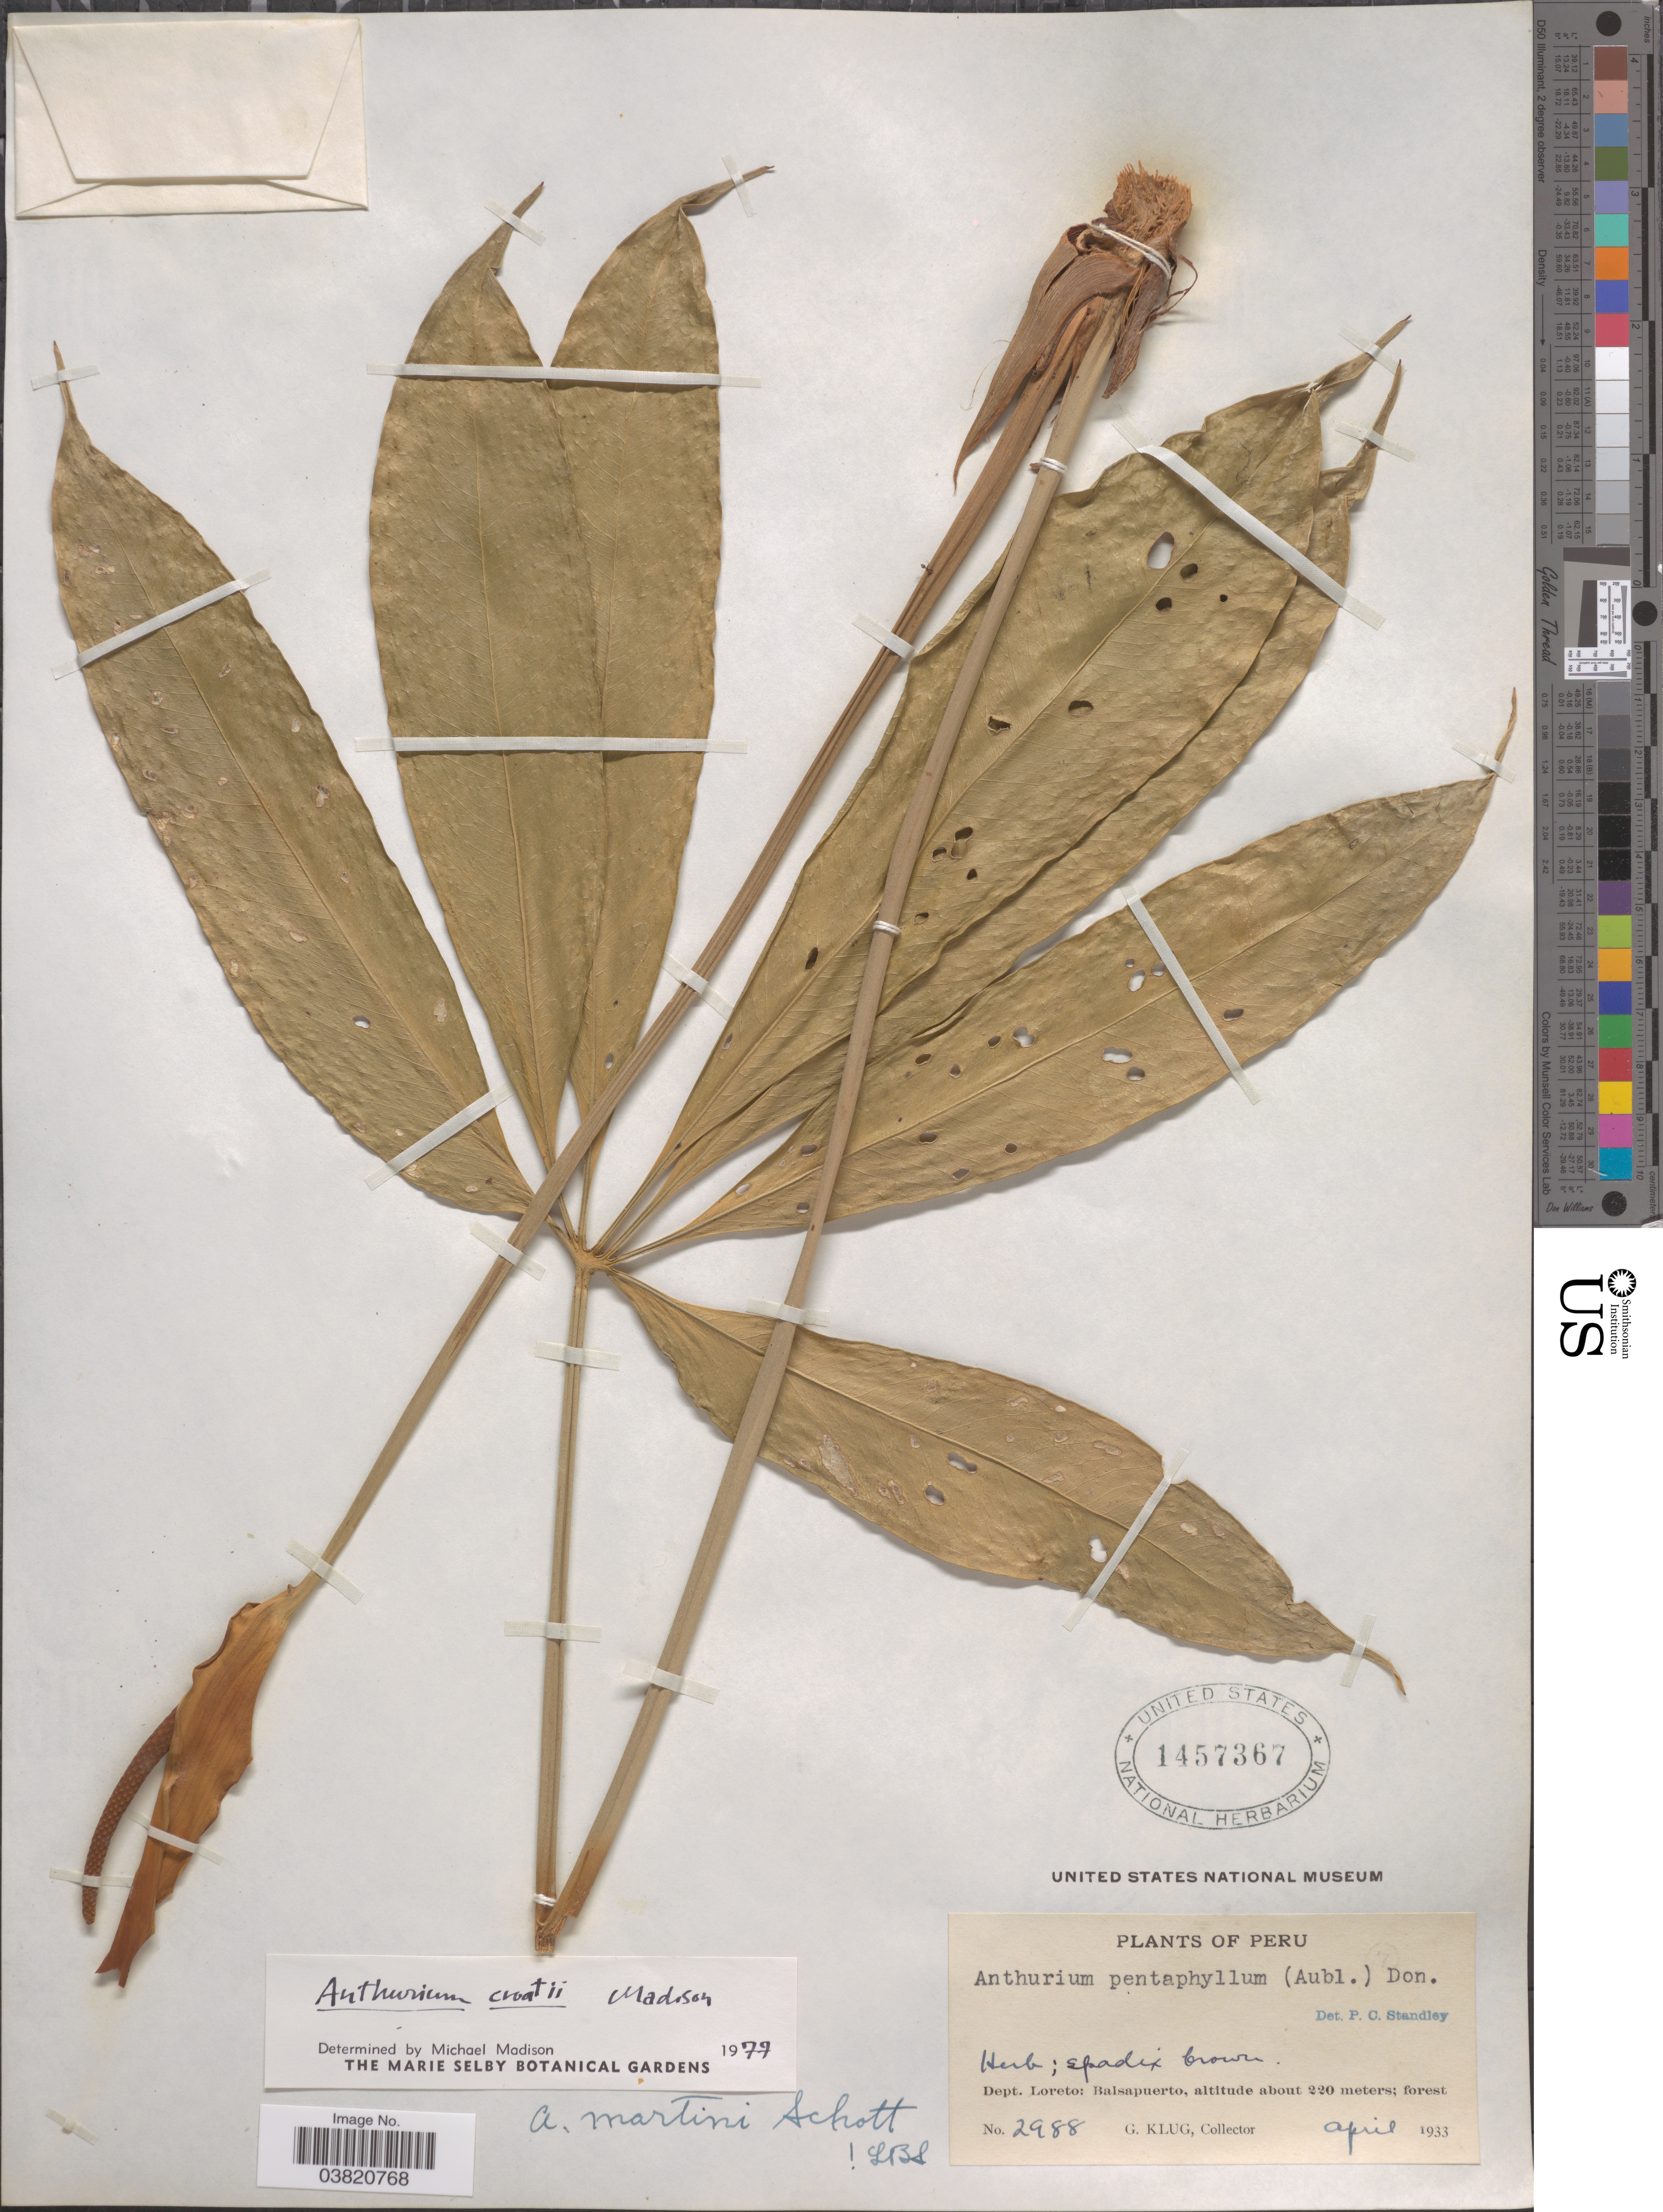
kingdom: Plantae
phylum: Tracheophyta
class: Liliopsida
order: Alismatales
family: Araceae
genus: Anthurium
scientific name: Anthurium croatii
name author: Madison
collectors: G. Klug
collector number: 2988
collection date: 1933-04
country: Peru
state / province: Loreto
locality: Dept. Loreto: Balsapuerto.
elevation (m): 220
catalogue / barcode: US 1457367